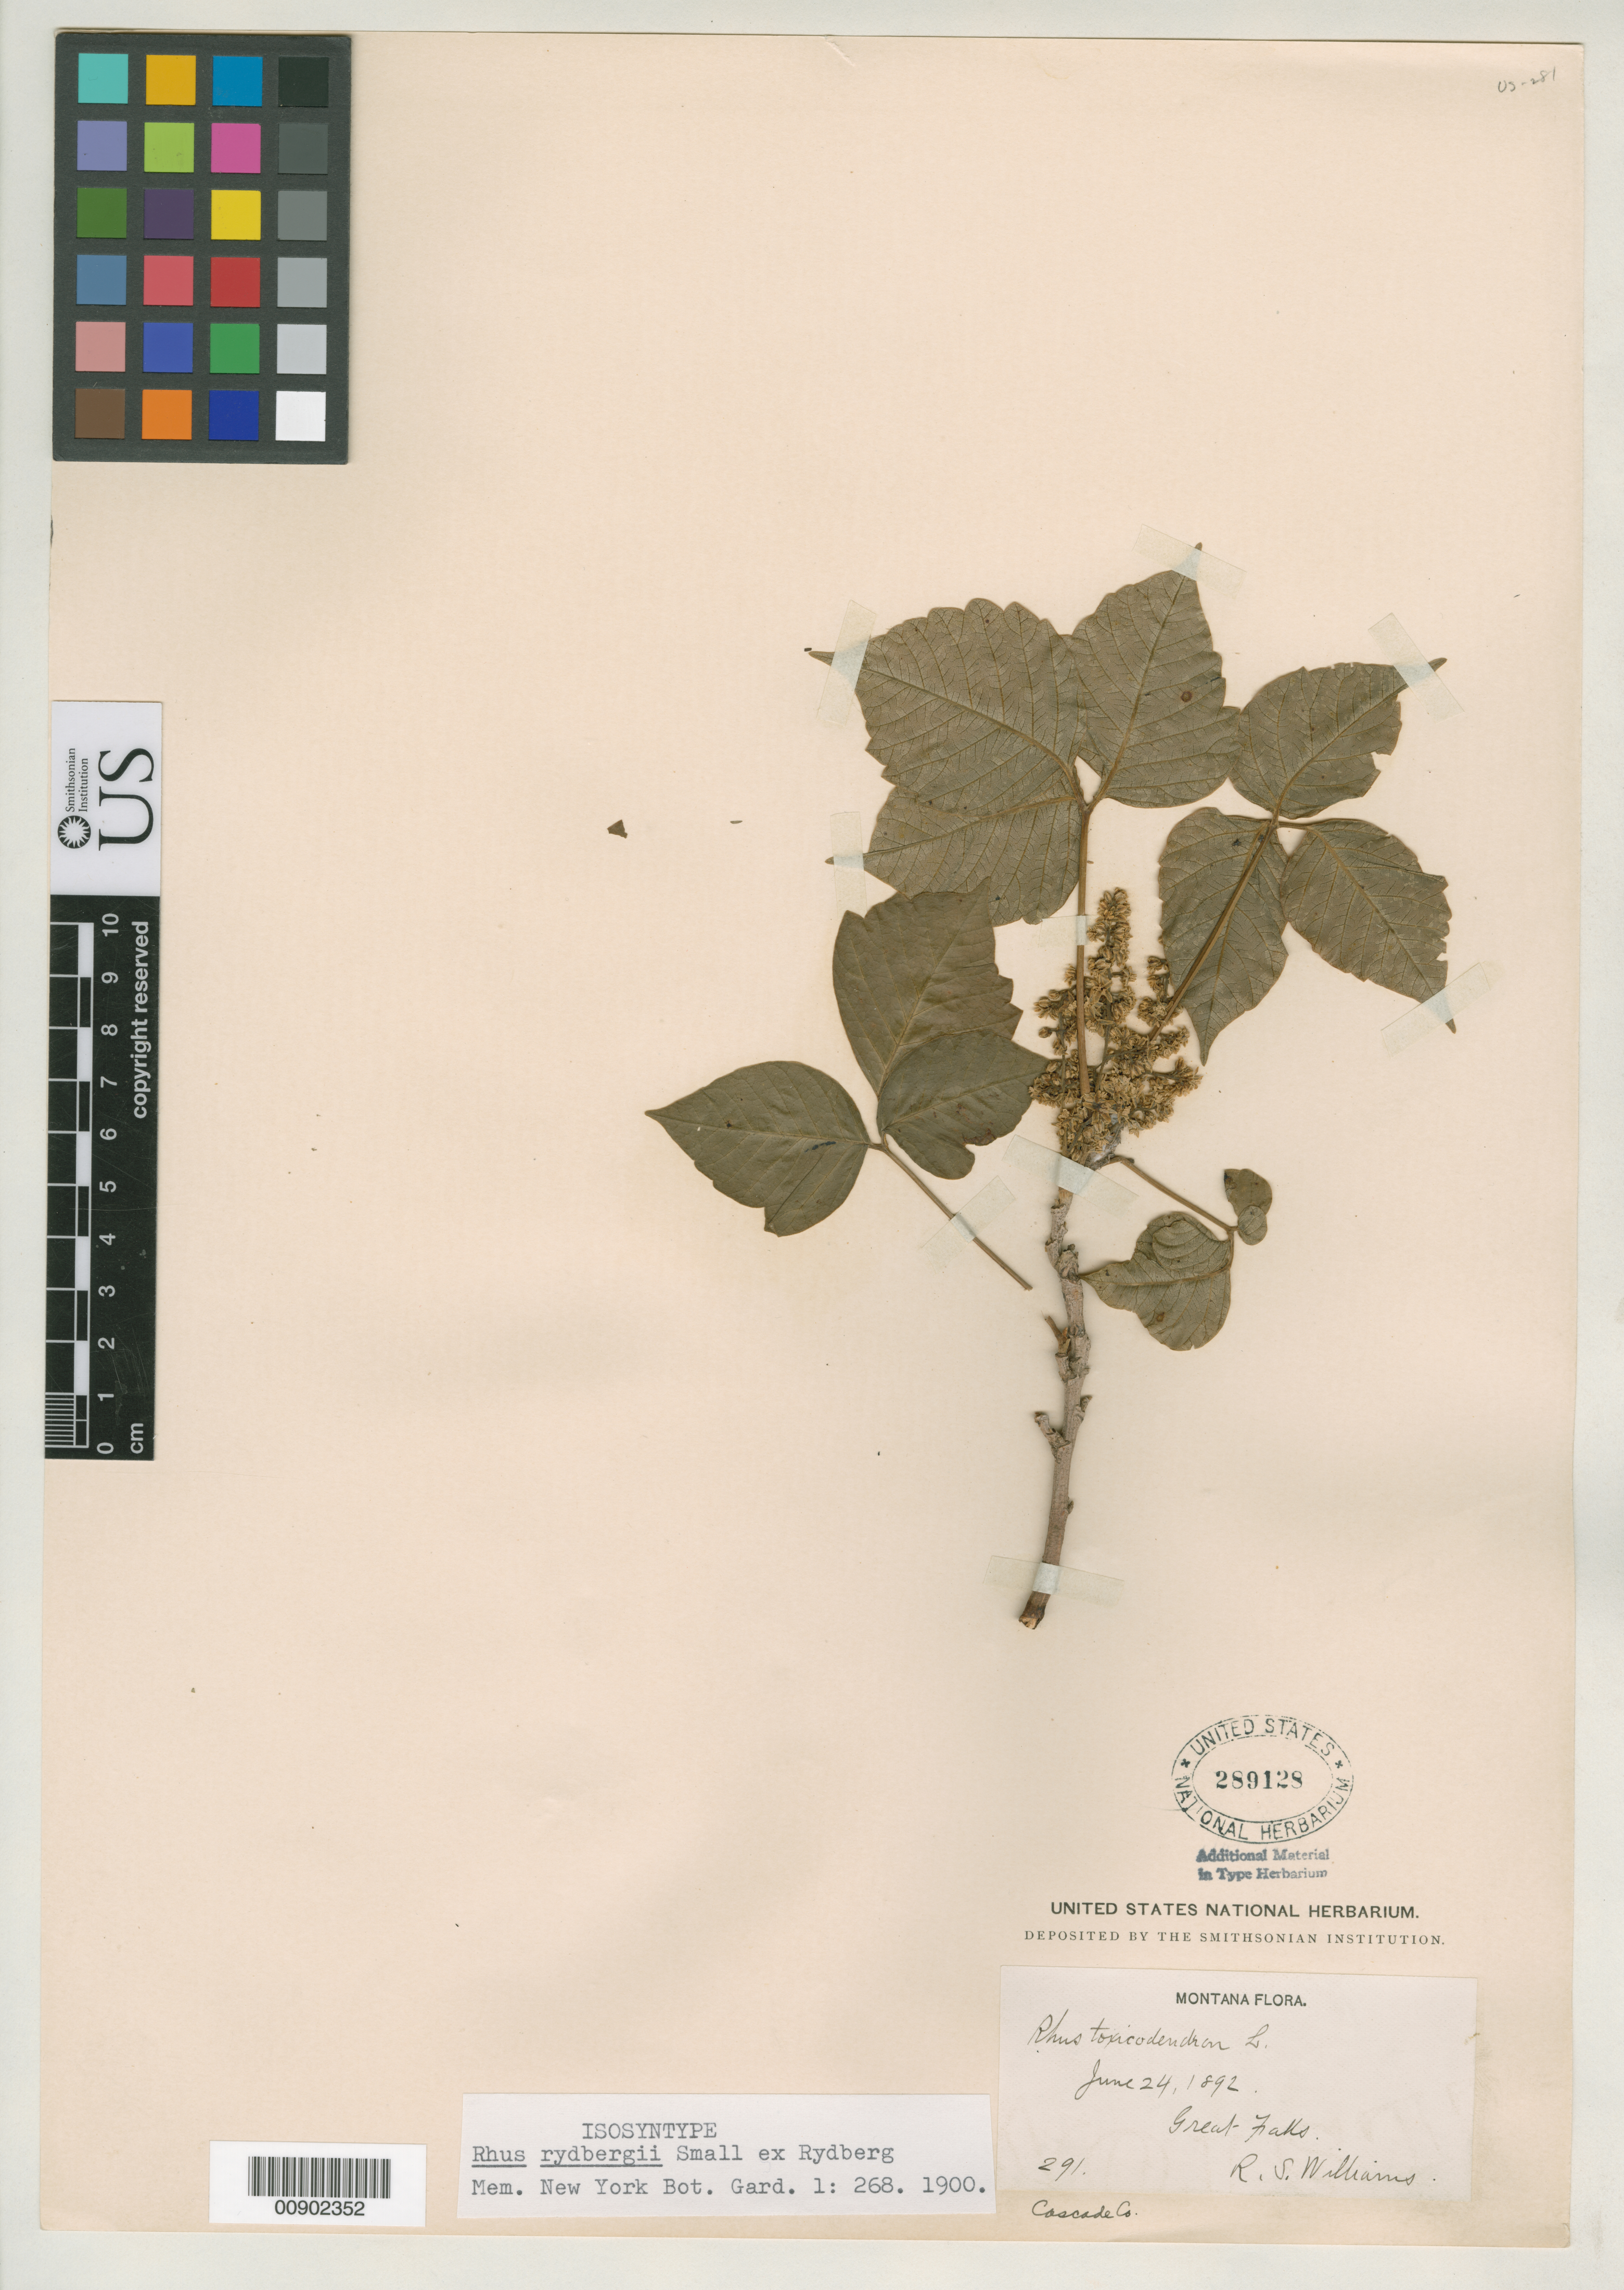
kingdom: Plantae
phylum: Tracheophyta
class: Magnoliopsida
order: Sapindales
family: Anacardiaceae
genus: Rhus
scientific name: Rhus rydbergii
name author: Small in Rydb.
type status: Possible Isolectotype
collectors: R. S. Williams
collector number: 291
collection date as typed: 24 Jun 1892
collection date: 1892-06-24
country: United States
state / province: Montana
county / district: Cascade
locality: Great Falls.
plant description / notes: Gillis cites a collection date of 1885 for the lectotype (NY).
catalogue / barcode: US 289128